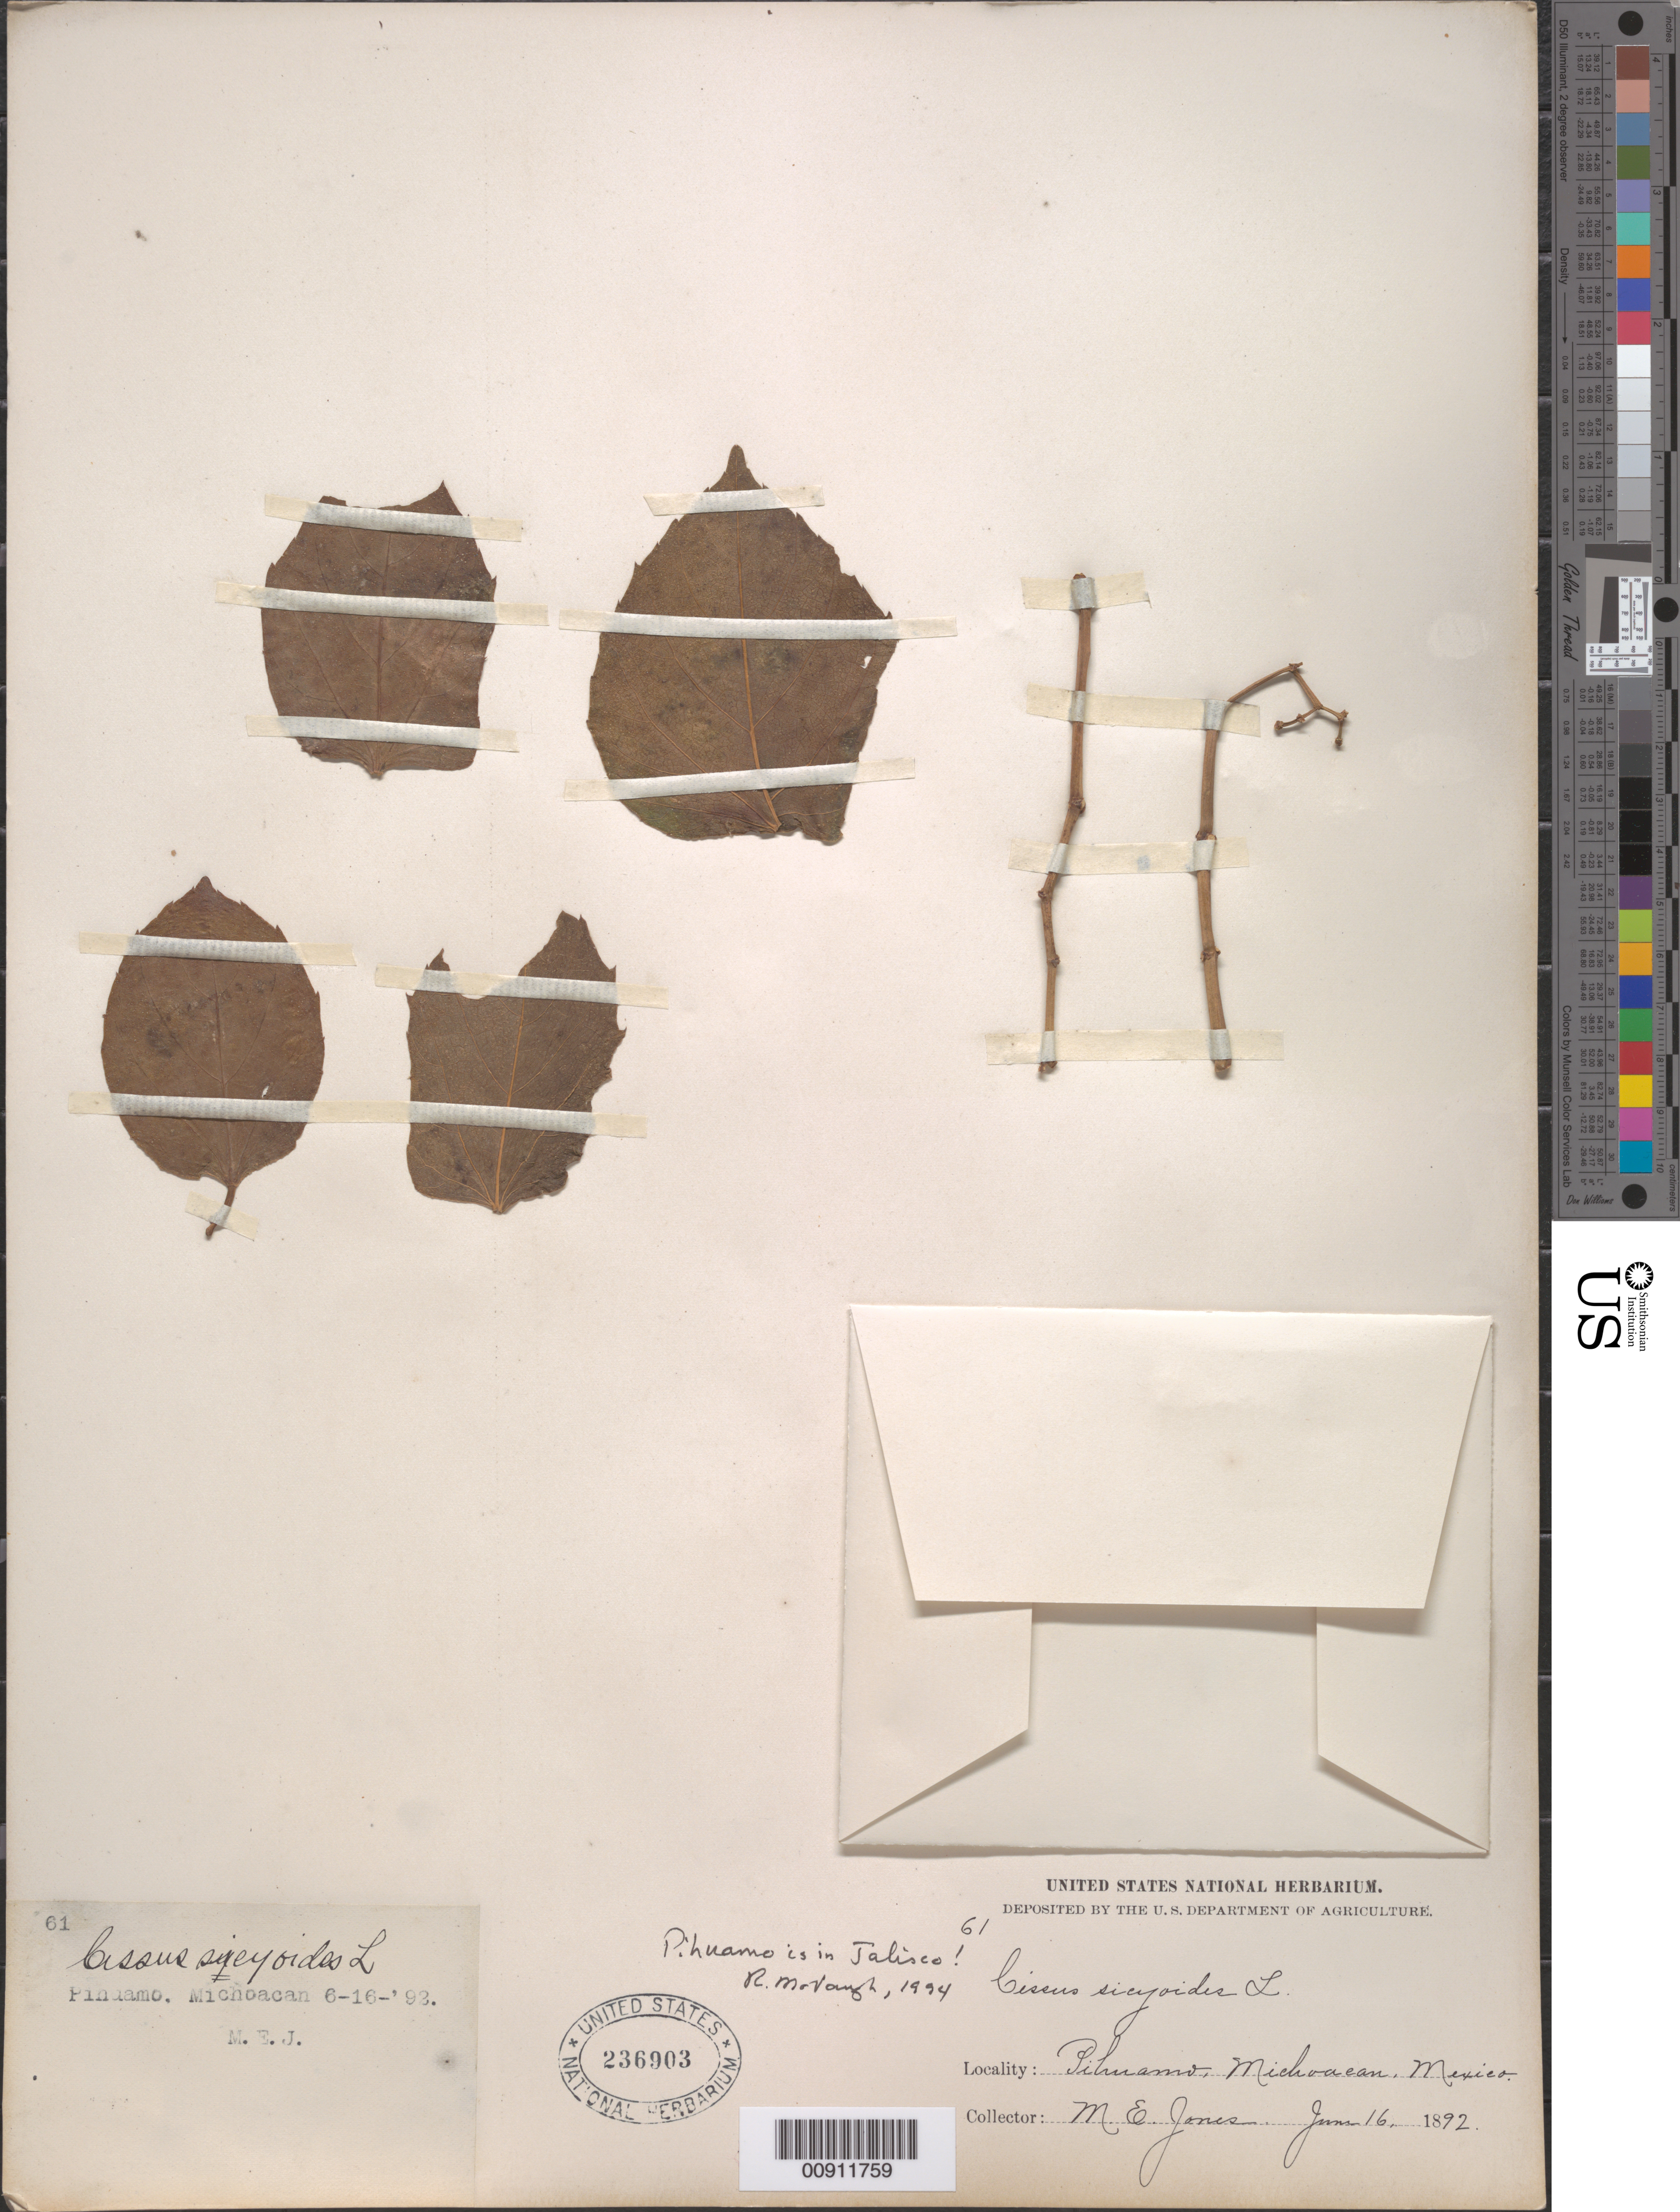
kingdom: Plantae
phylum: Tracheophyta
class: Magnoliopsida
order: Vitales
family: Vitaceae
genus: Cissus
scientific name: Cissus verticillata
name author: (L.) Nicolson & C.E. Jarvis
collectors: M. E. Jones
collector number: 61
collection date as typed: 16 Jun 1892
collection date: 1892-06-16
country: Mexico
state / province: Michoacán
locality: Pihuamo, Michoacán. (Check! According to R. McVaugh & my search in Google Pihuamo is in Jalisco).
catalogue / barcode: US 236903